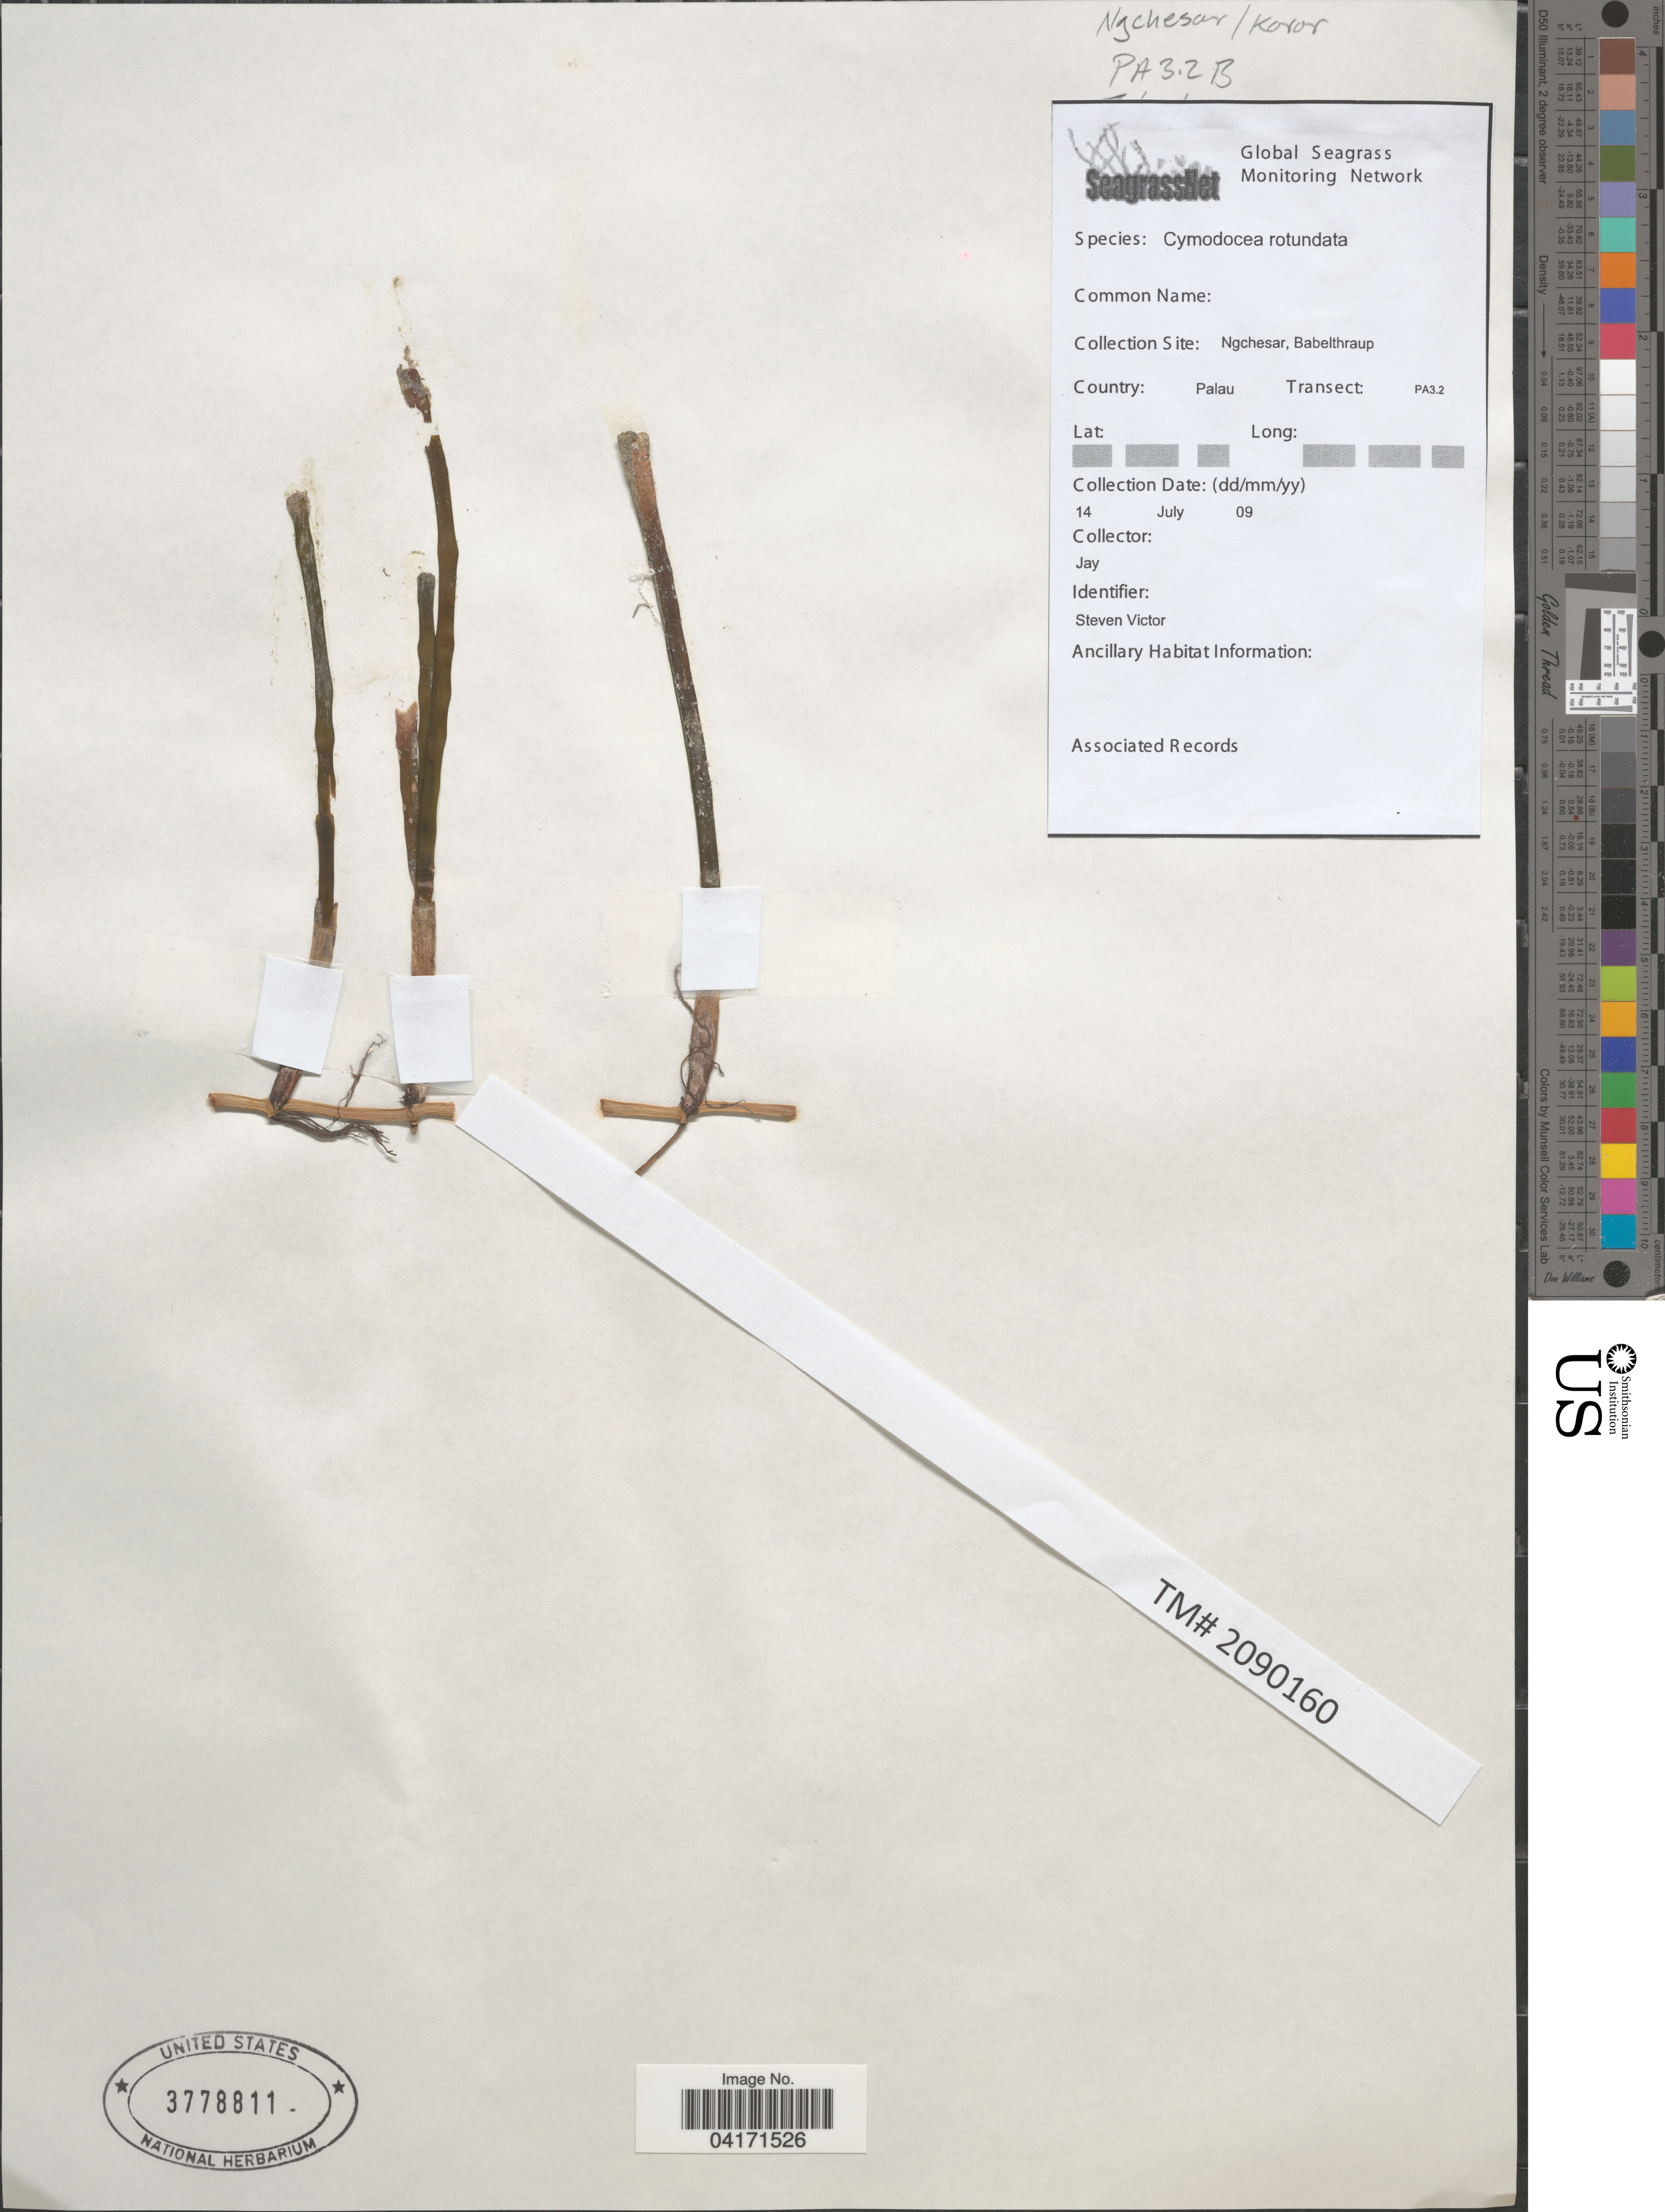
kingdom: Plantae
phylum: Tracheophyta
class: Liliopsida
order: Alismatales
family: Cymodoceaceae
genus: Cymodocea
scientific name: Cymodocea rotundata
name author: Asch. & Schweinf.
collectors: Jay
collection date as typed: Transcribed d/m/y: 14/7/9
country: Palau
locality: Koror. PA3.2 B. Ngchesar, Babelthraup. Palau. Transect: PA3.2.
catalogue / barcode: US 3778811